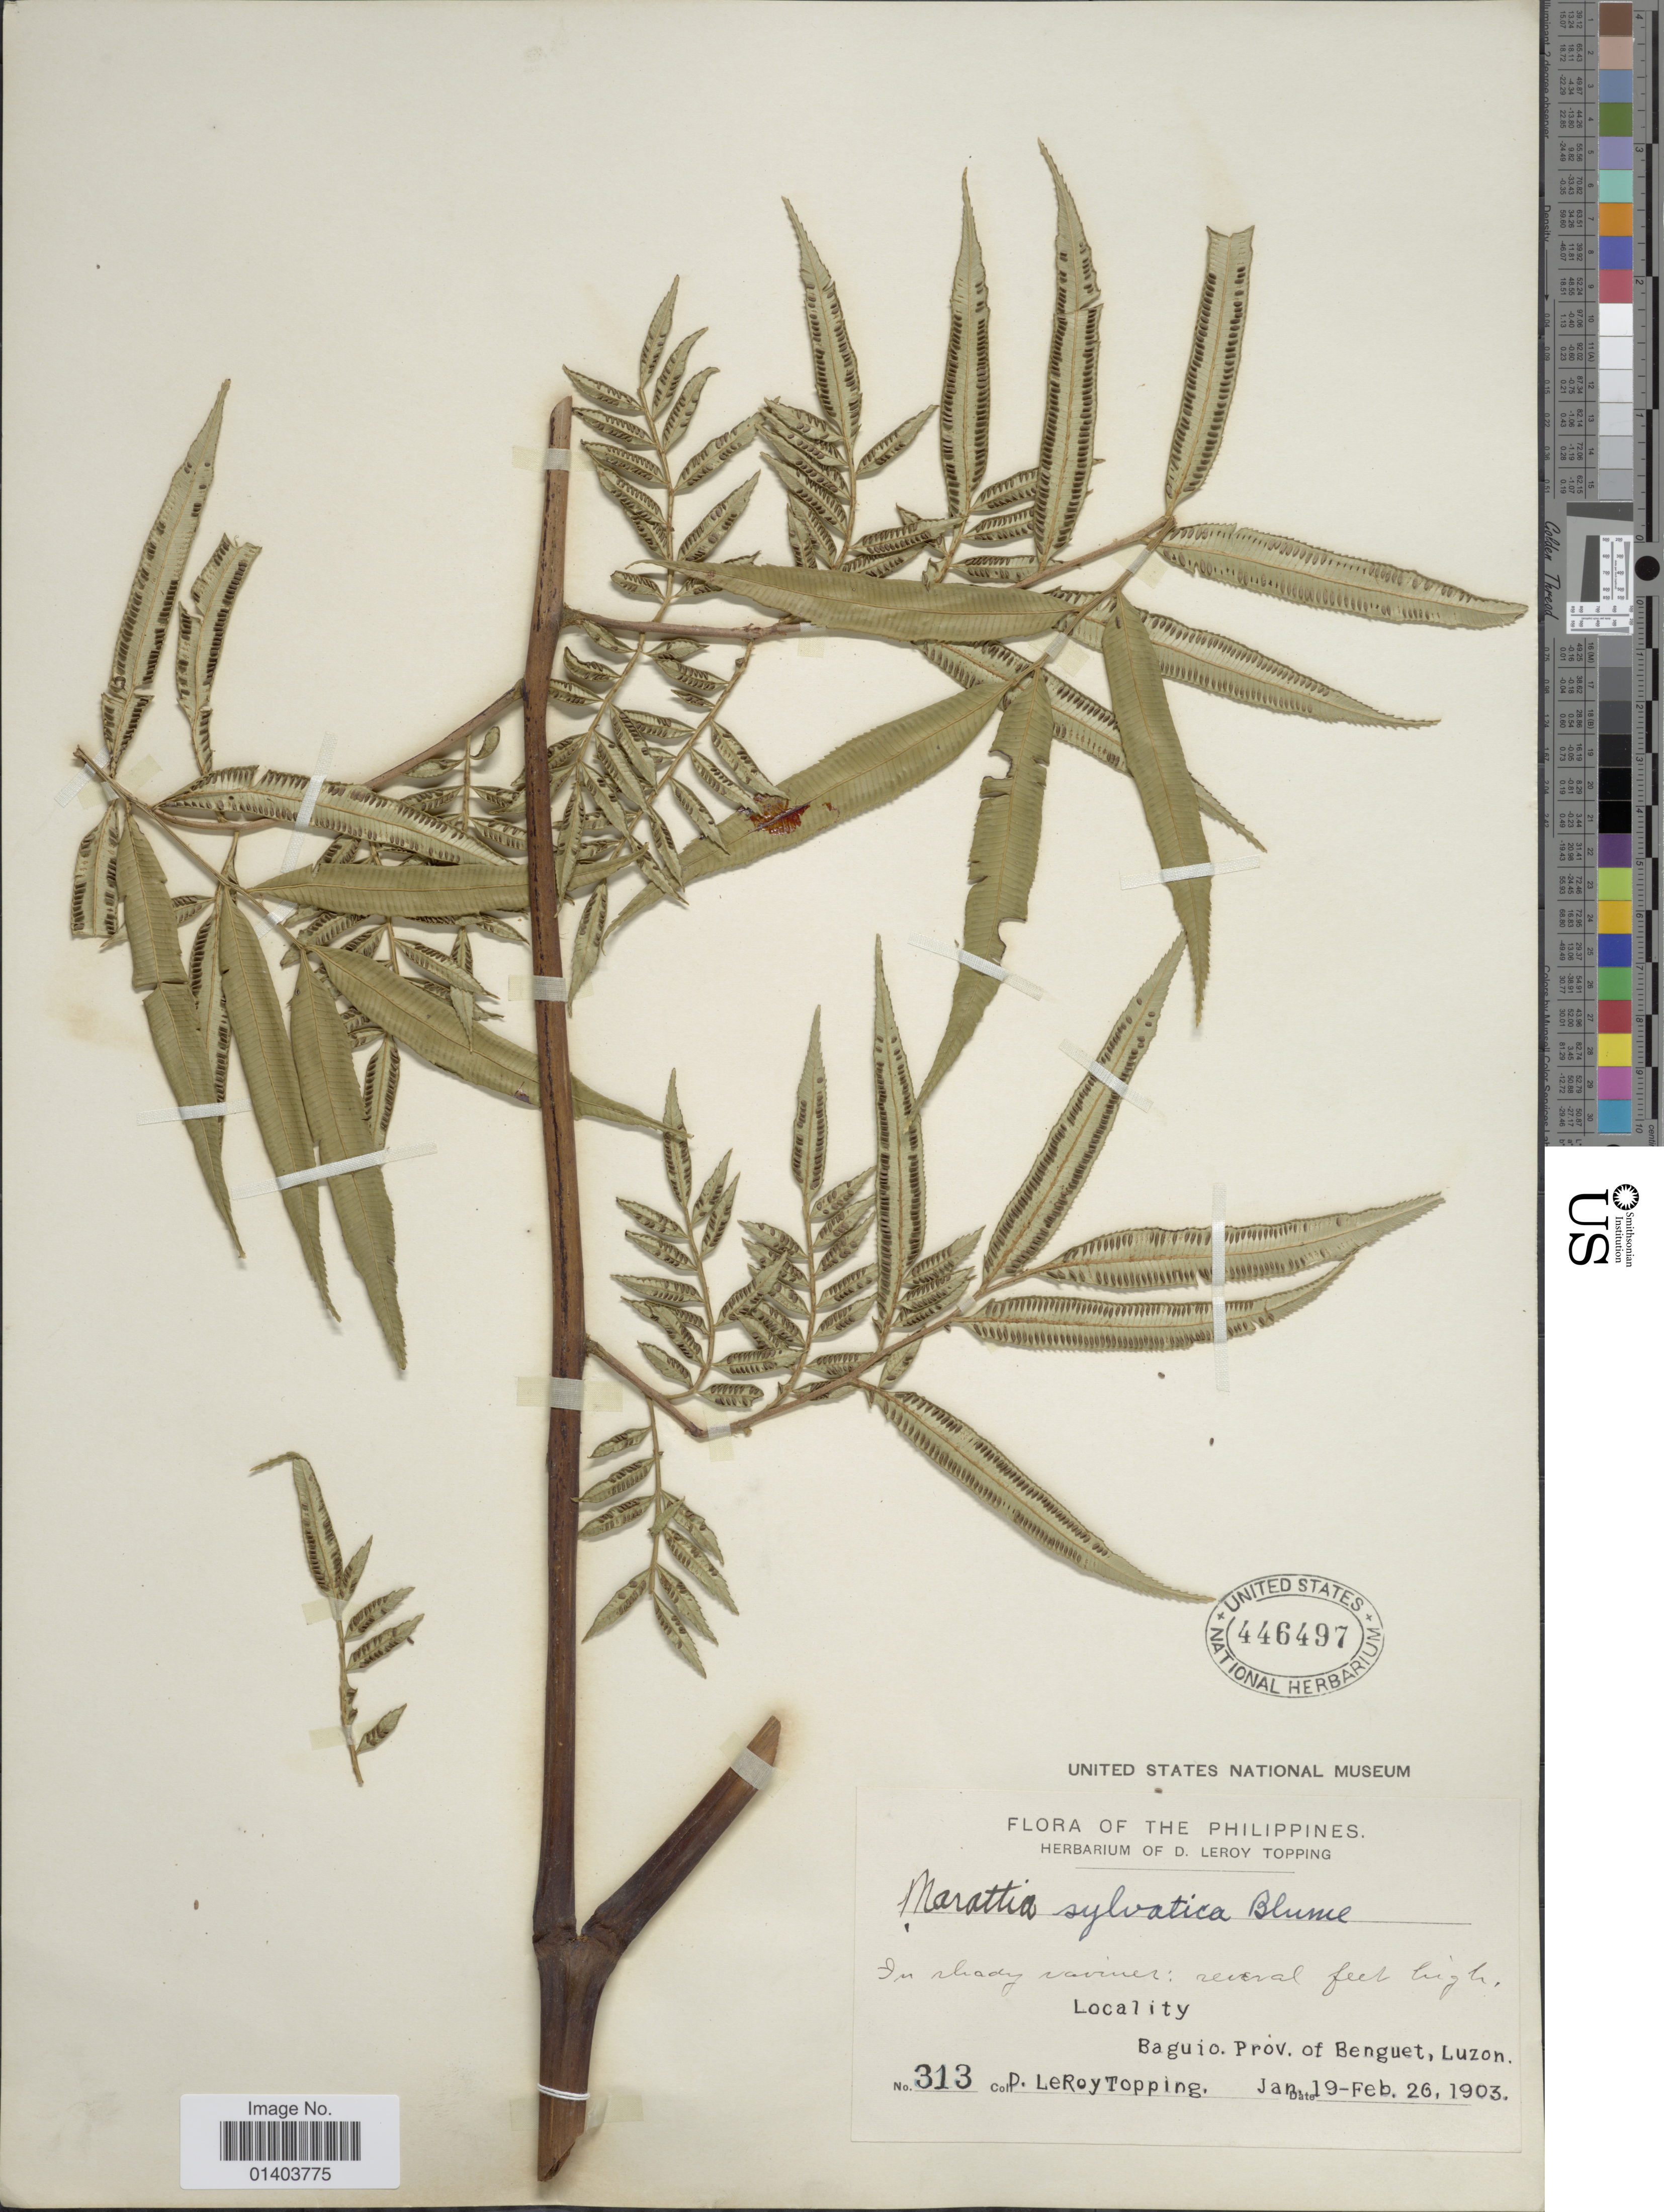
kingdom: Plantae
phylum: Tracheophyta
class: Polypodiopsida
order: Marattiales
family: Marattiaceae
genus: Ptisana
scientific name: Ptisana sylvatica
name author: (Blume) Murdock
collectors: D. L. Topping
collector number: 313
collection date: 1903-01-19/1903-02-26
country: Philippines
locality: Baguio, Prov. Benguet, Luzon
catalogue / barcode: US 446497